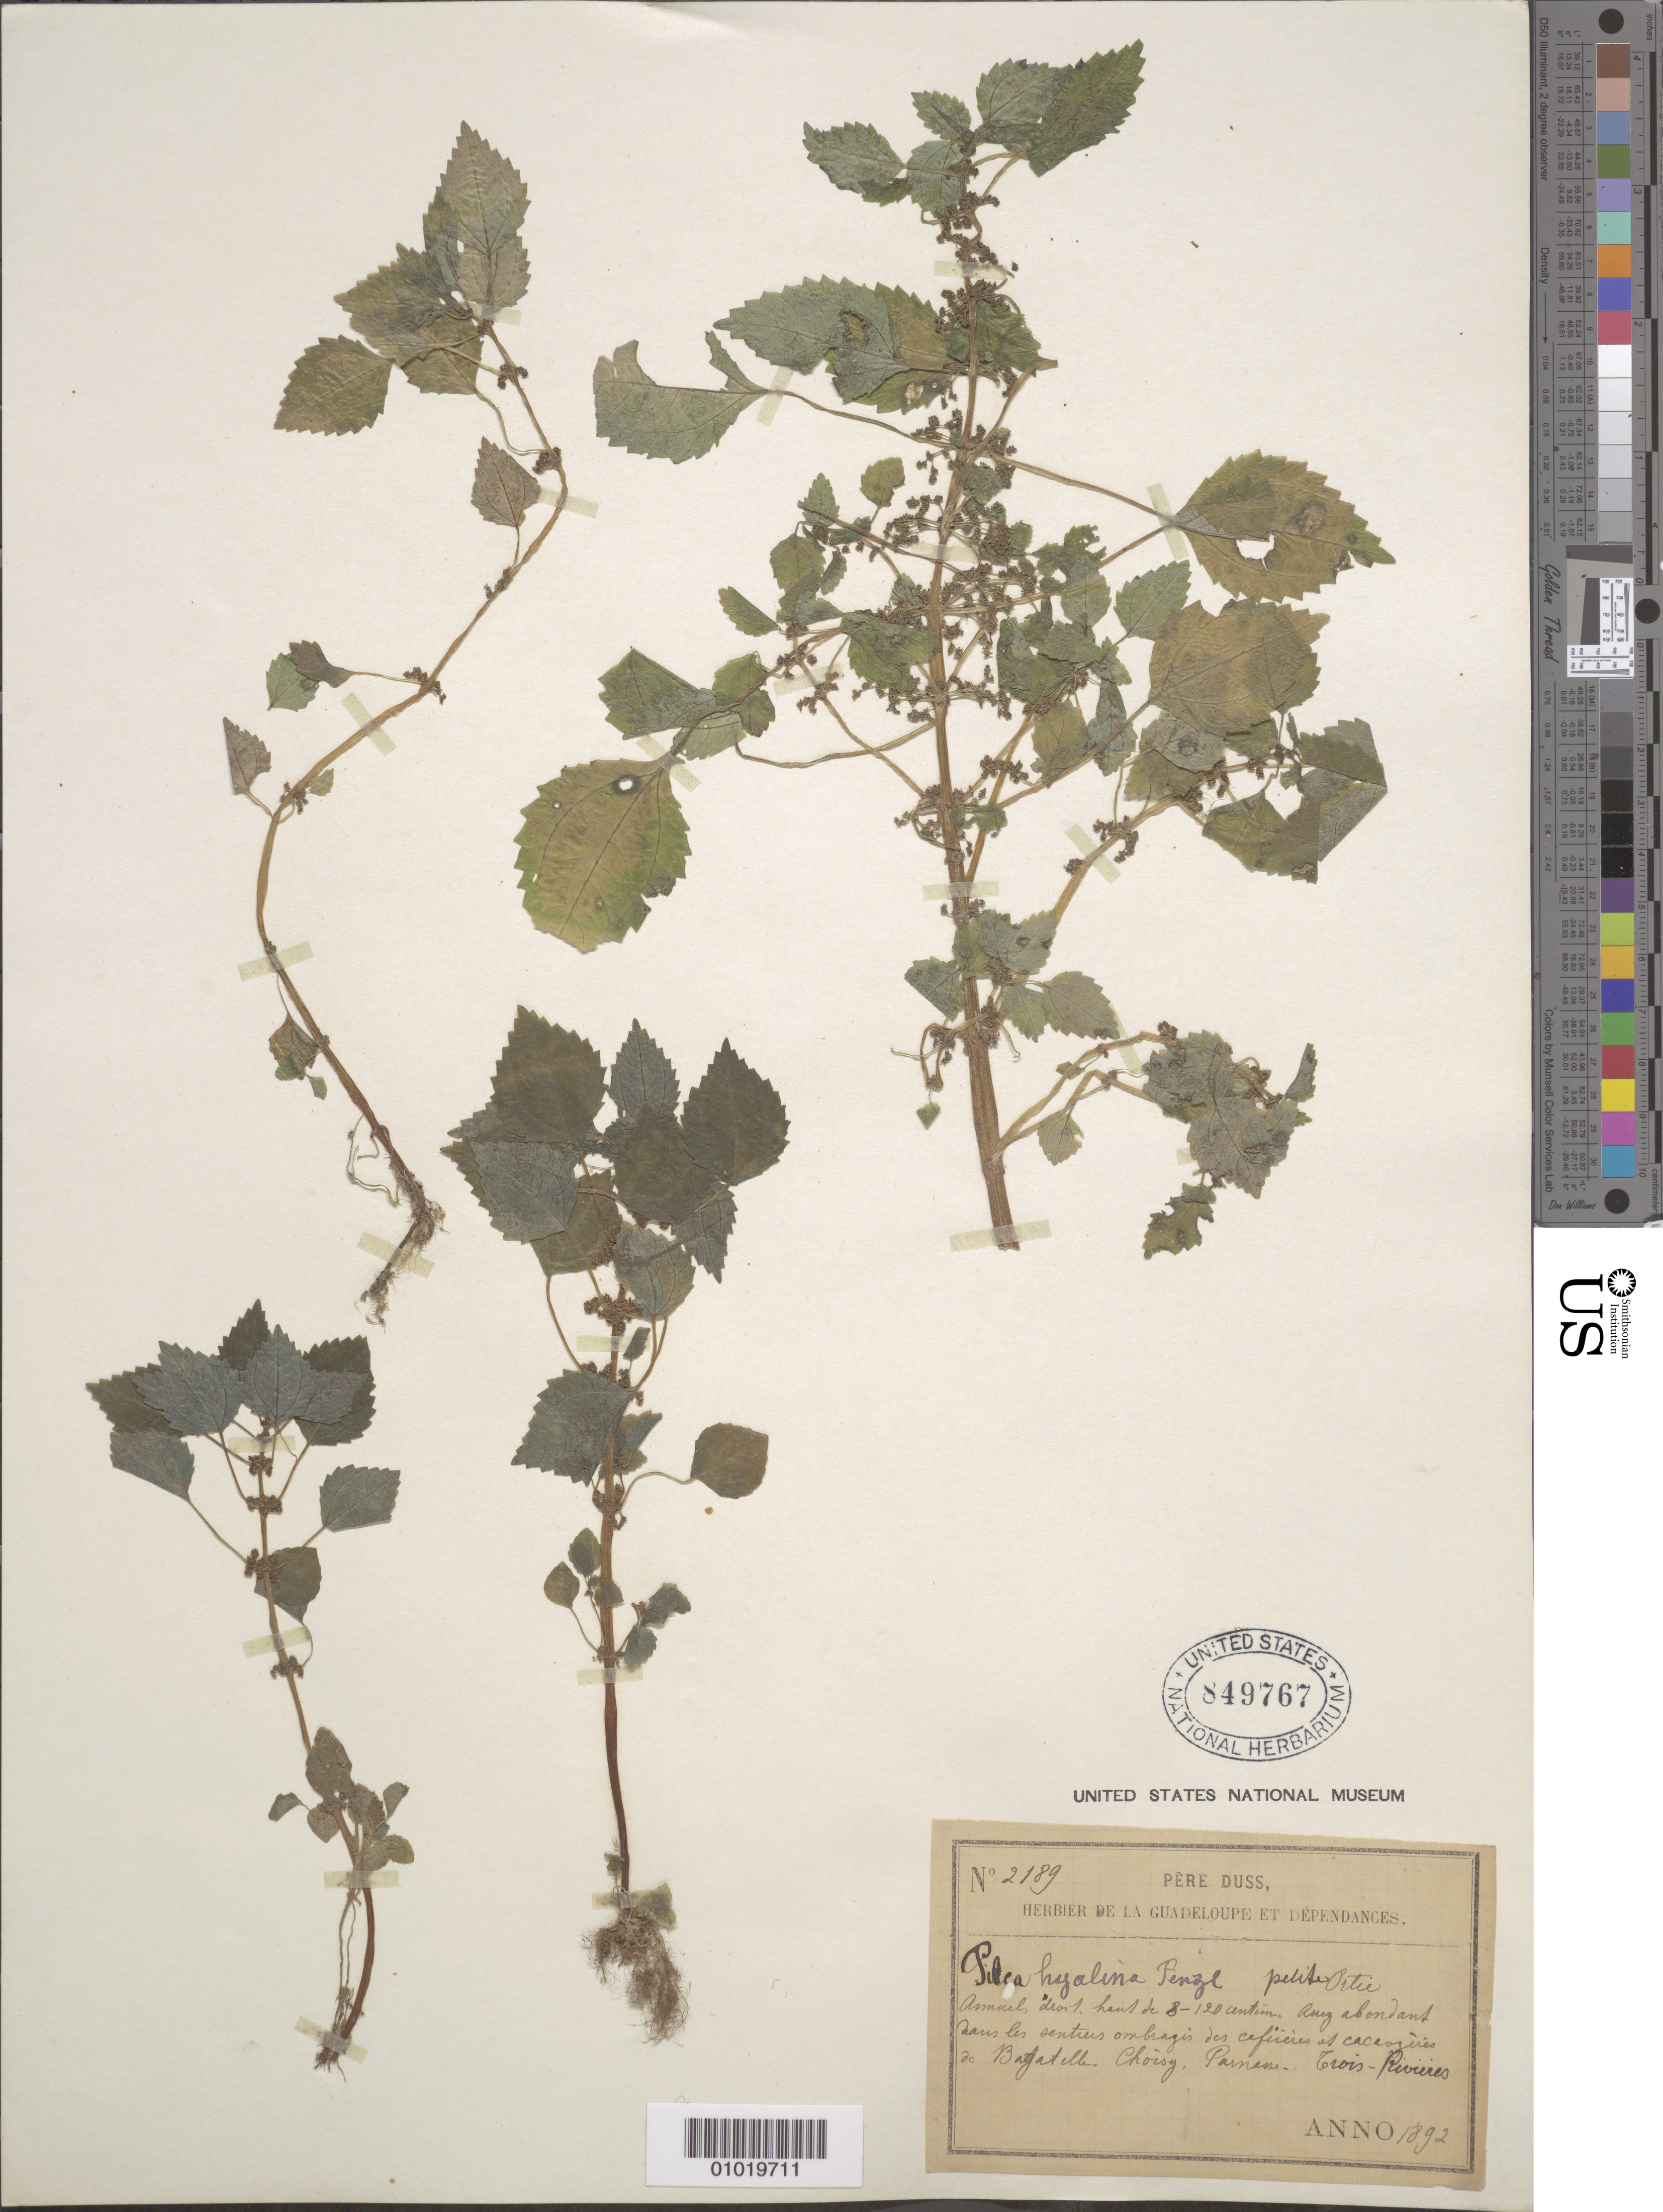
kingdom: Plantae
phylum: Tracheophyta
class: Magnoliopsida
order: Rosales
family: Urticaceae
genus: Pilea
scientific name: Pilea hyalina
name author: Fenzl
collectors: Père Duss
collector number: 2189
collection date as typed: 1892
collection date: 1892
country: Guadeloupe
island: Basse Terre [Guadeloupe]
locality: Bagatelle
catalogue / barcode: US 849767